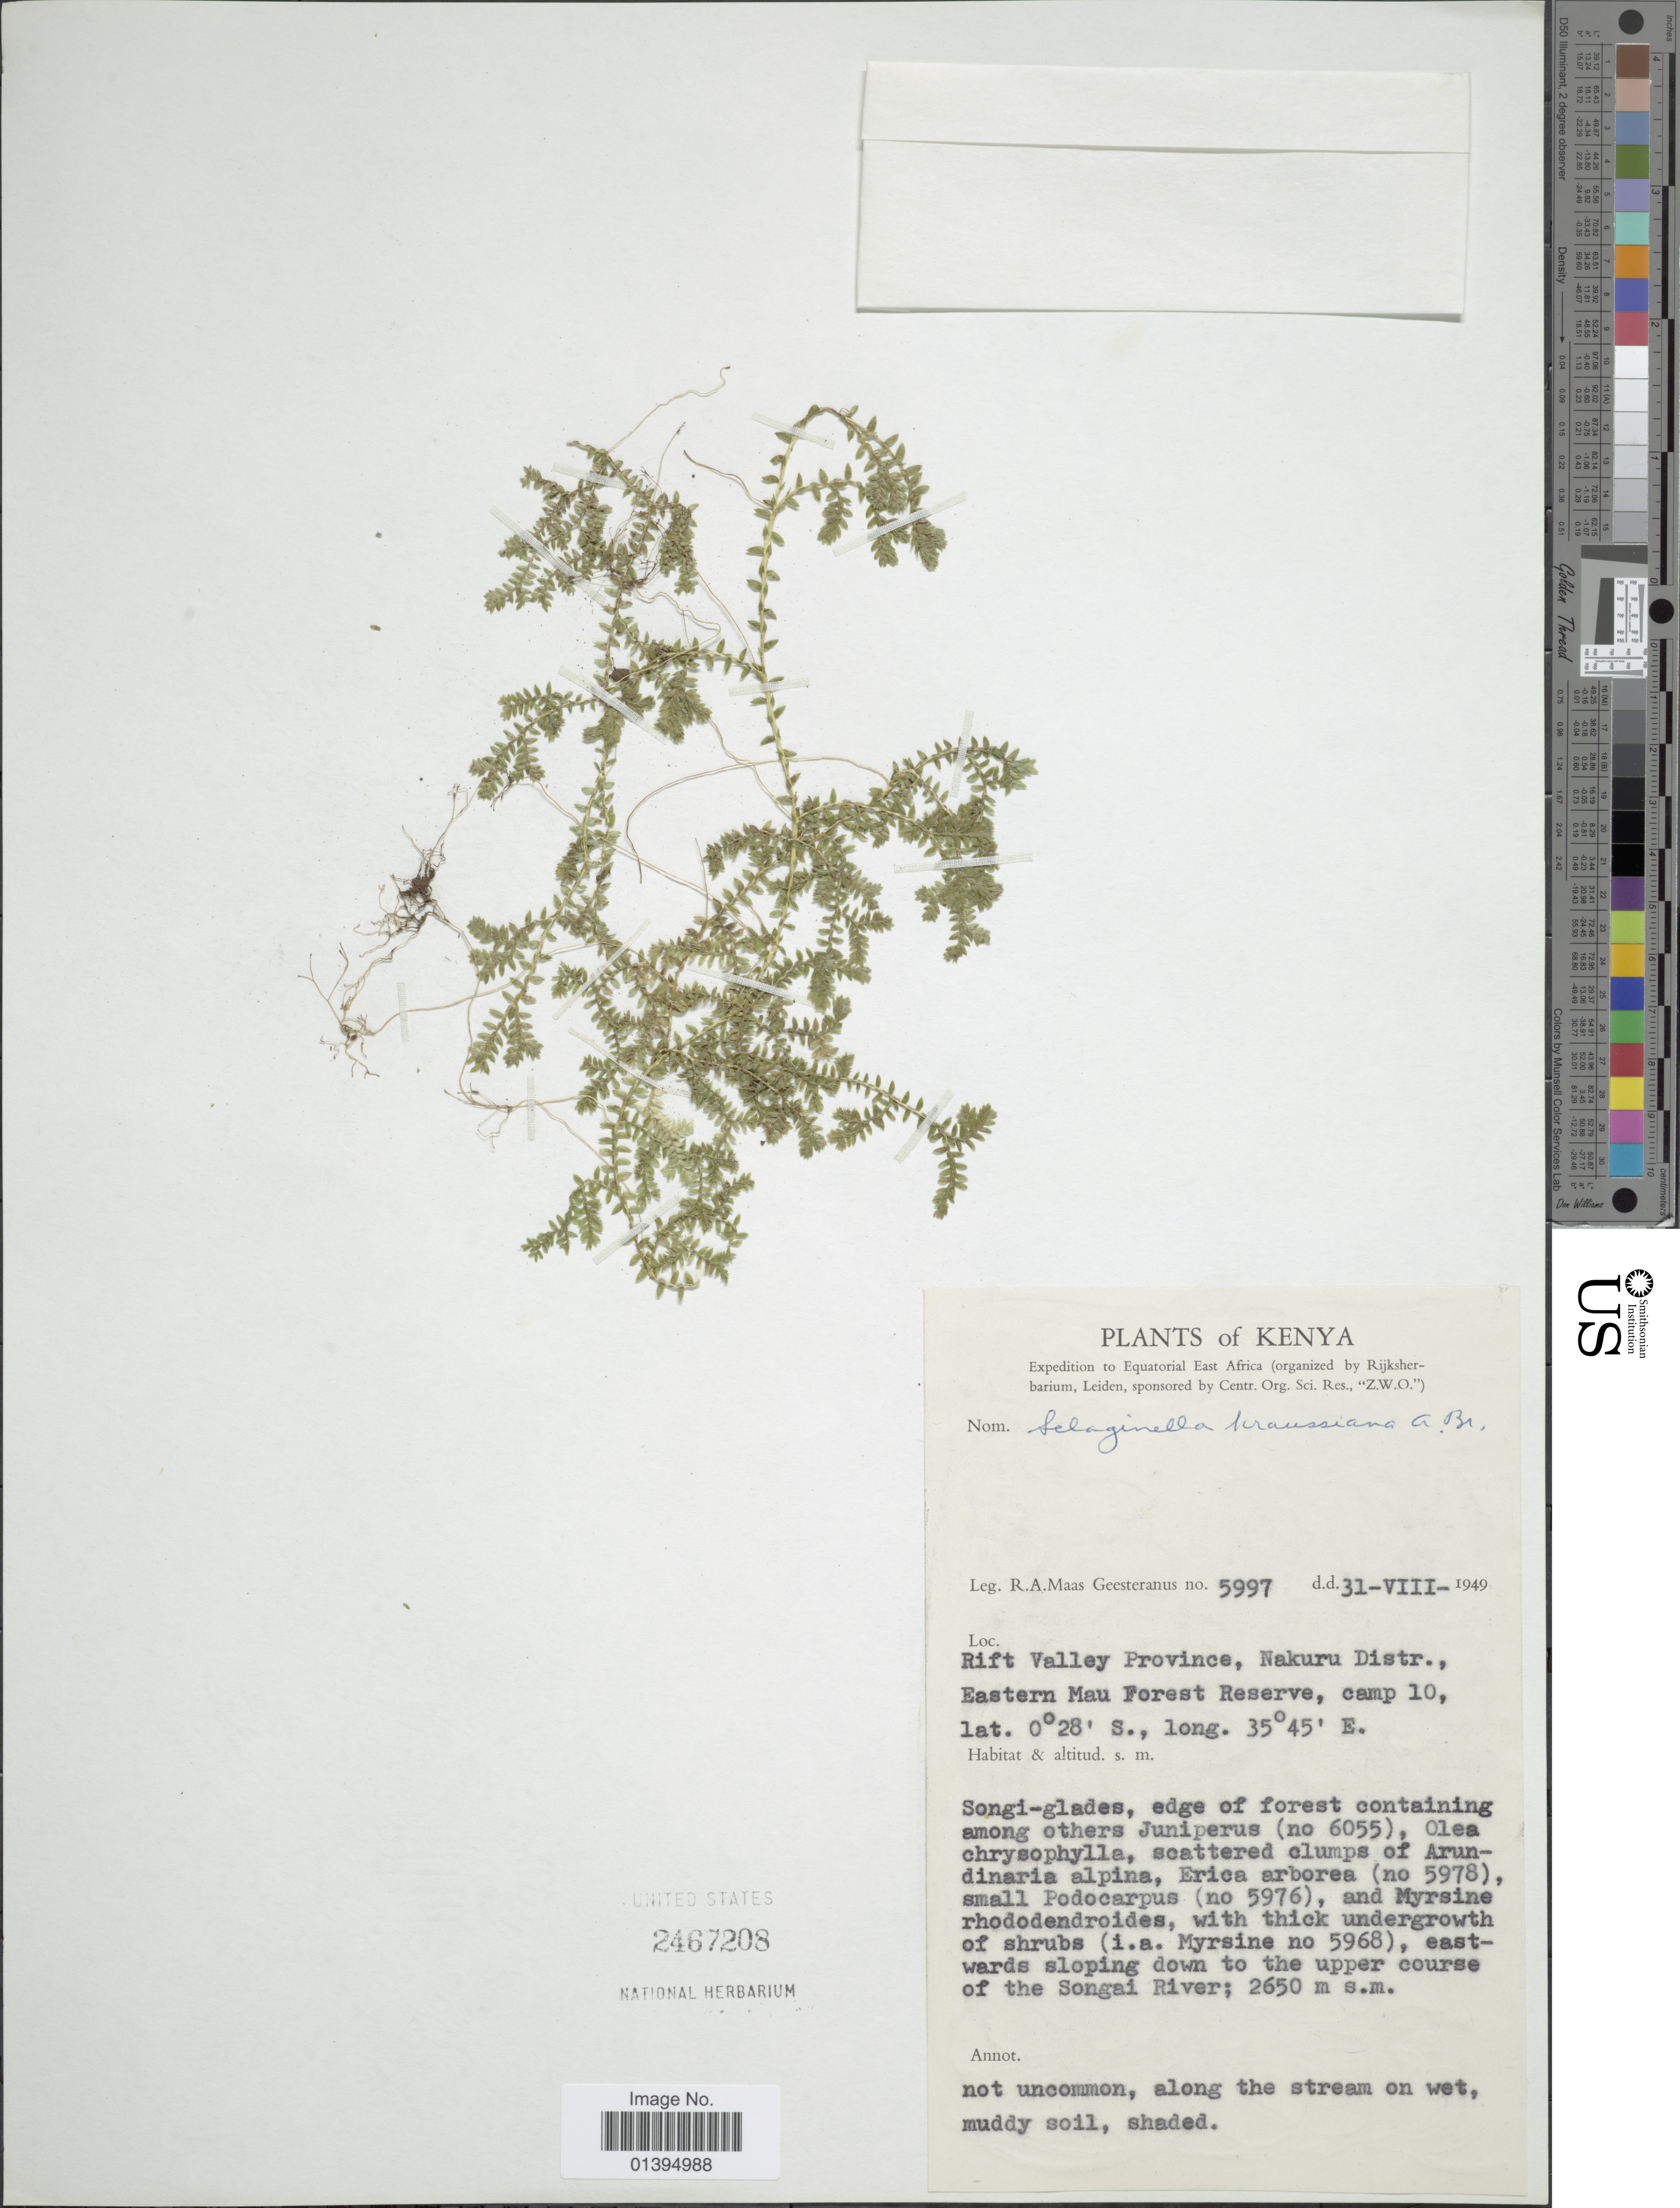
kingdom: Plantae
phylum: Tracheophyta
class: Lycopodiopsida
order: Selaginellales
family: Selaginellaceae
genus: Selaginella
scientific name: Selaginella kraussiana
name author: (Kunze) A. Braun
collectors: R. A. Maas Geesteranus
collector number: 5997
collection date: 1949-08-31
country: Kenya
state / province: Nakuru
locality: Nakuru District, Eastern Mau Forest Reserve, camp 10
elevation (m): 2650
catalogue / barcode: US 2467208